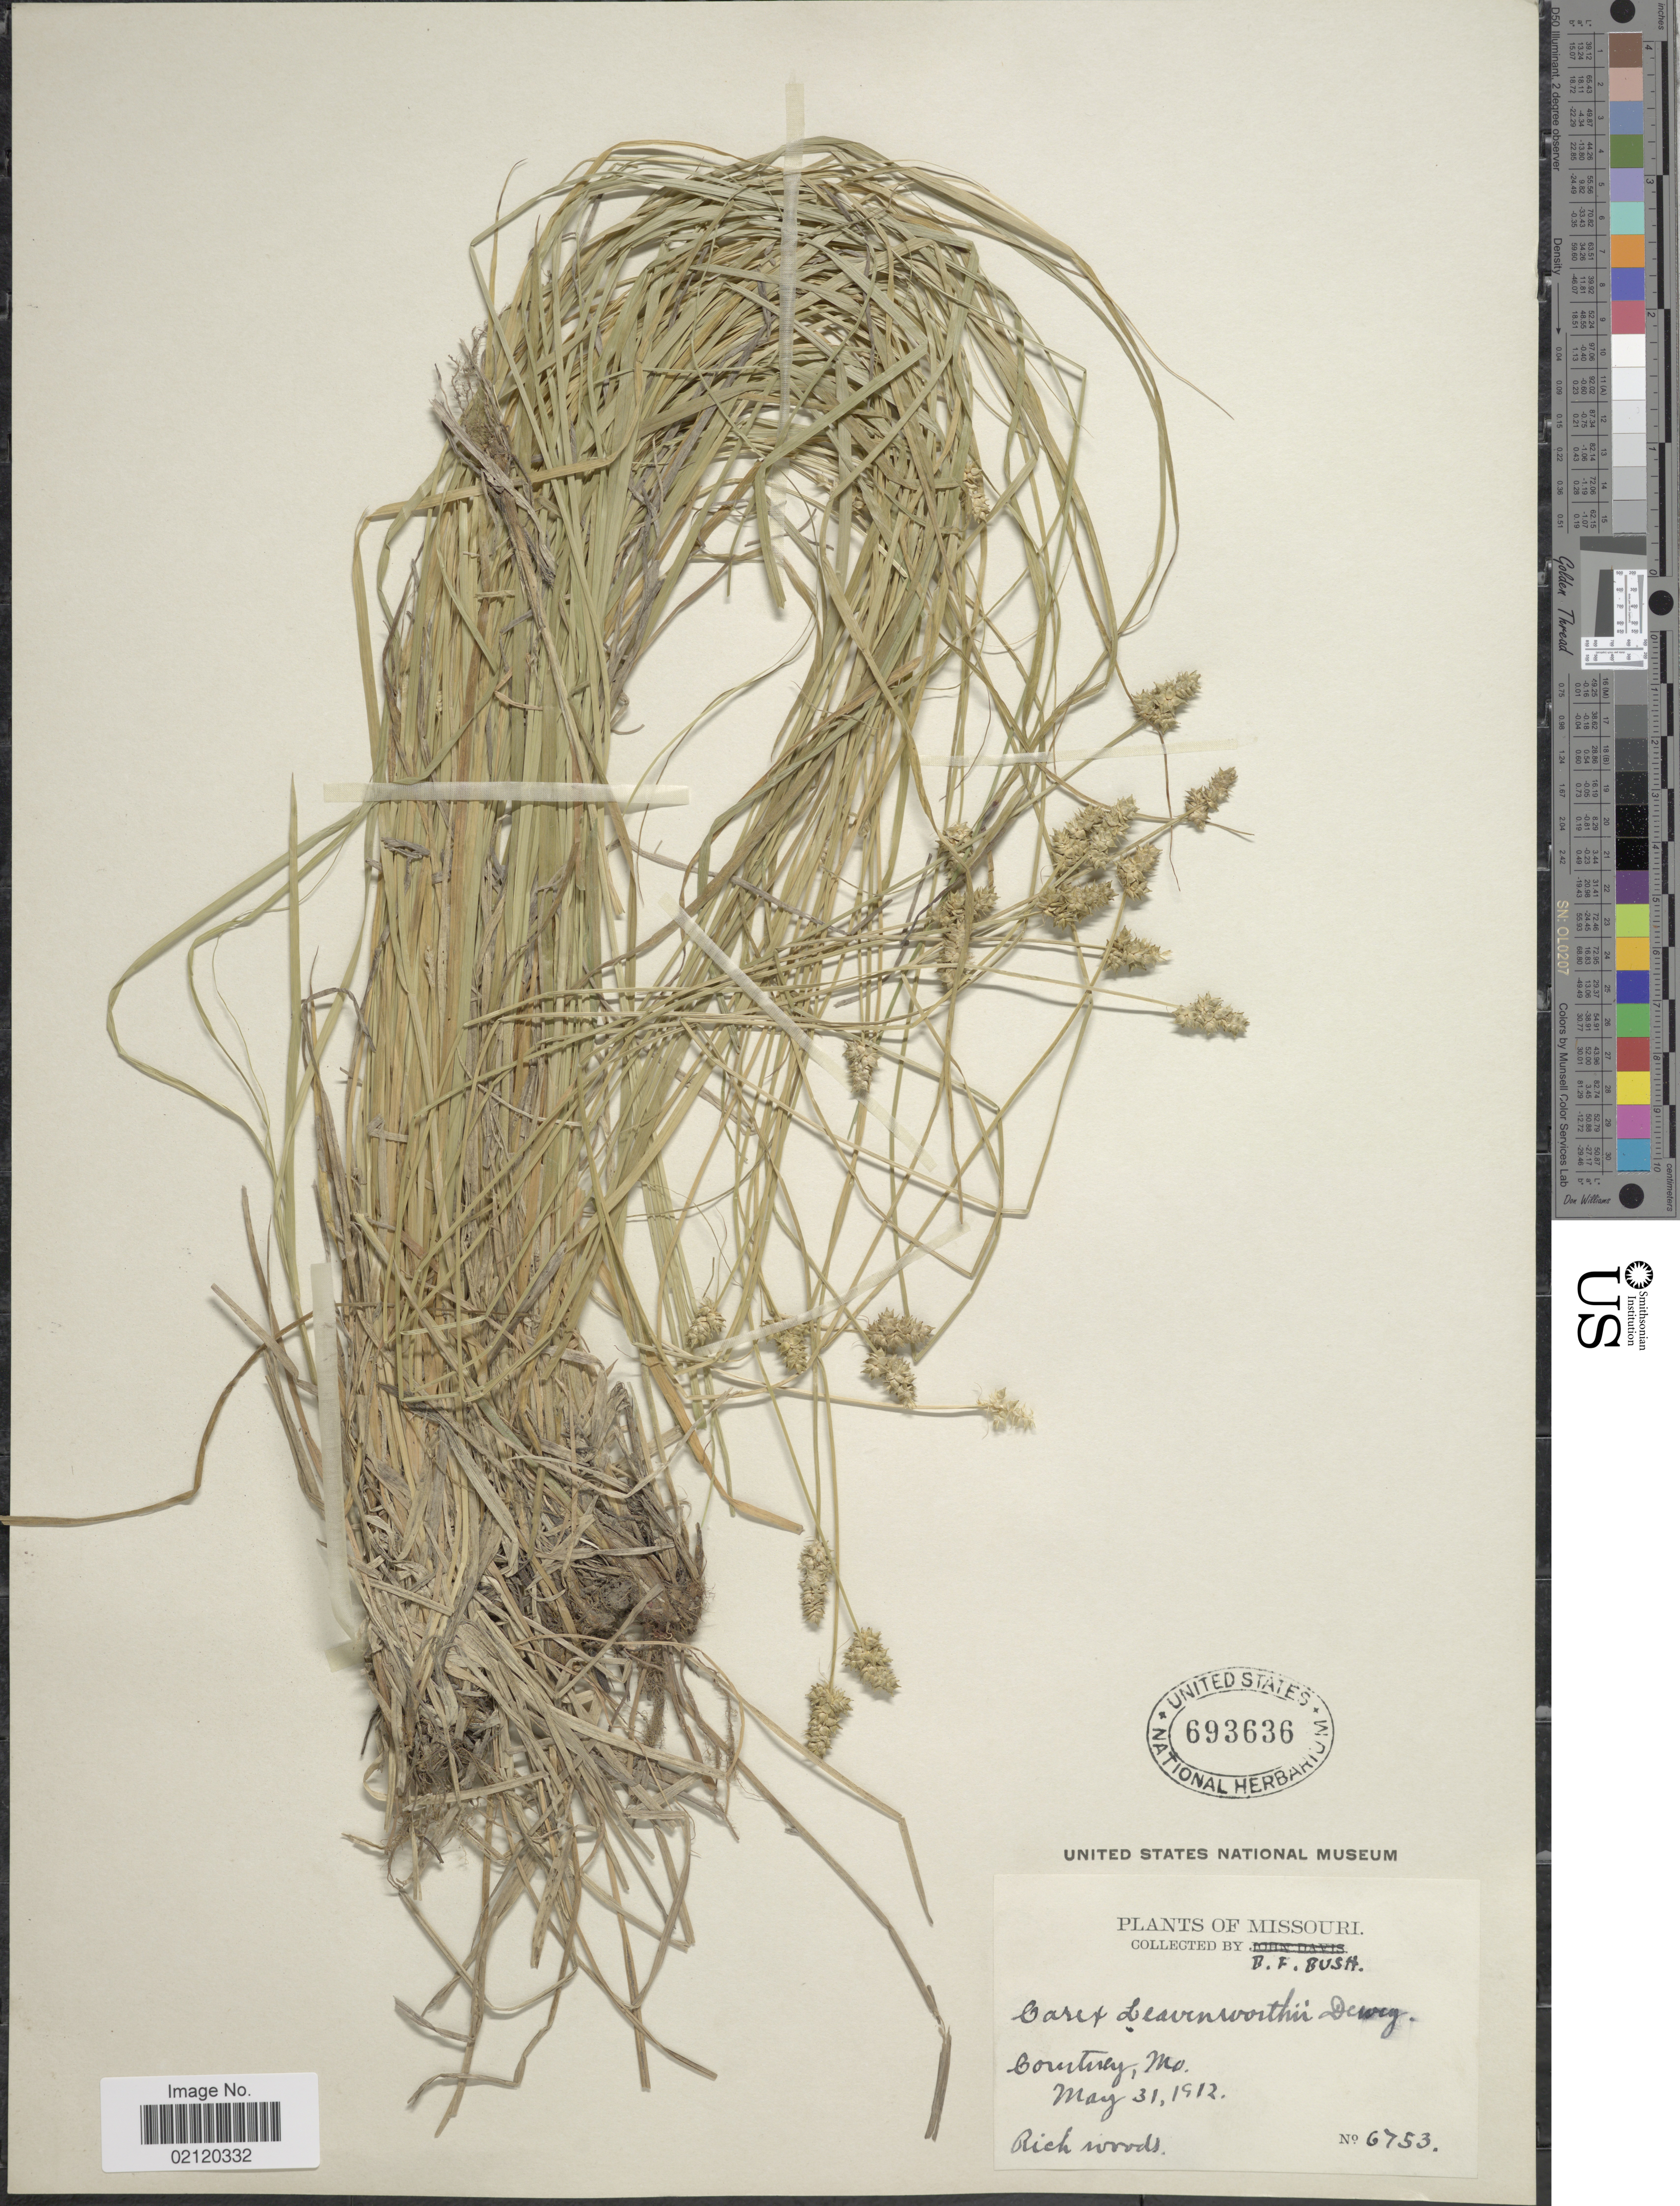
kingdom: Plantae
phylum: Tracheophyta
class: Liliopsida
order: Poales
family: Cyperaceae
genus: Carex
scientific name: Carex leavenworthii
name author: Dewey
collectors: B. F. Bush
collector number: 6753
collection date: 1912-05-31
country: United States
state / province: Missouri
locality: Courtney, Mo.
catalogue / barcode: US 693636